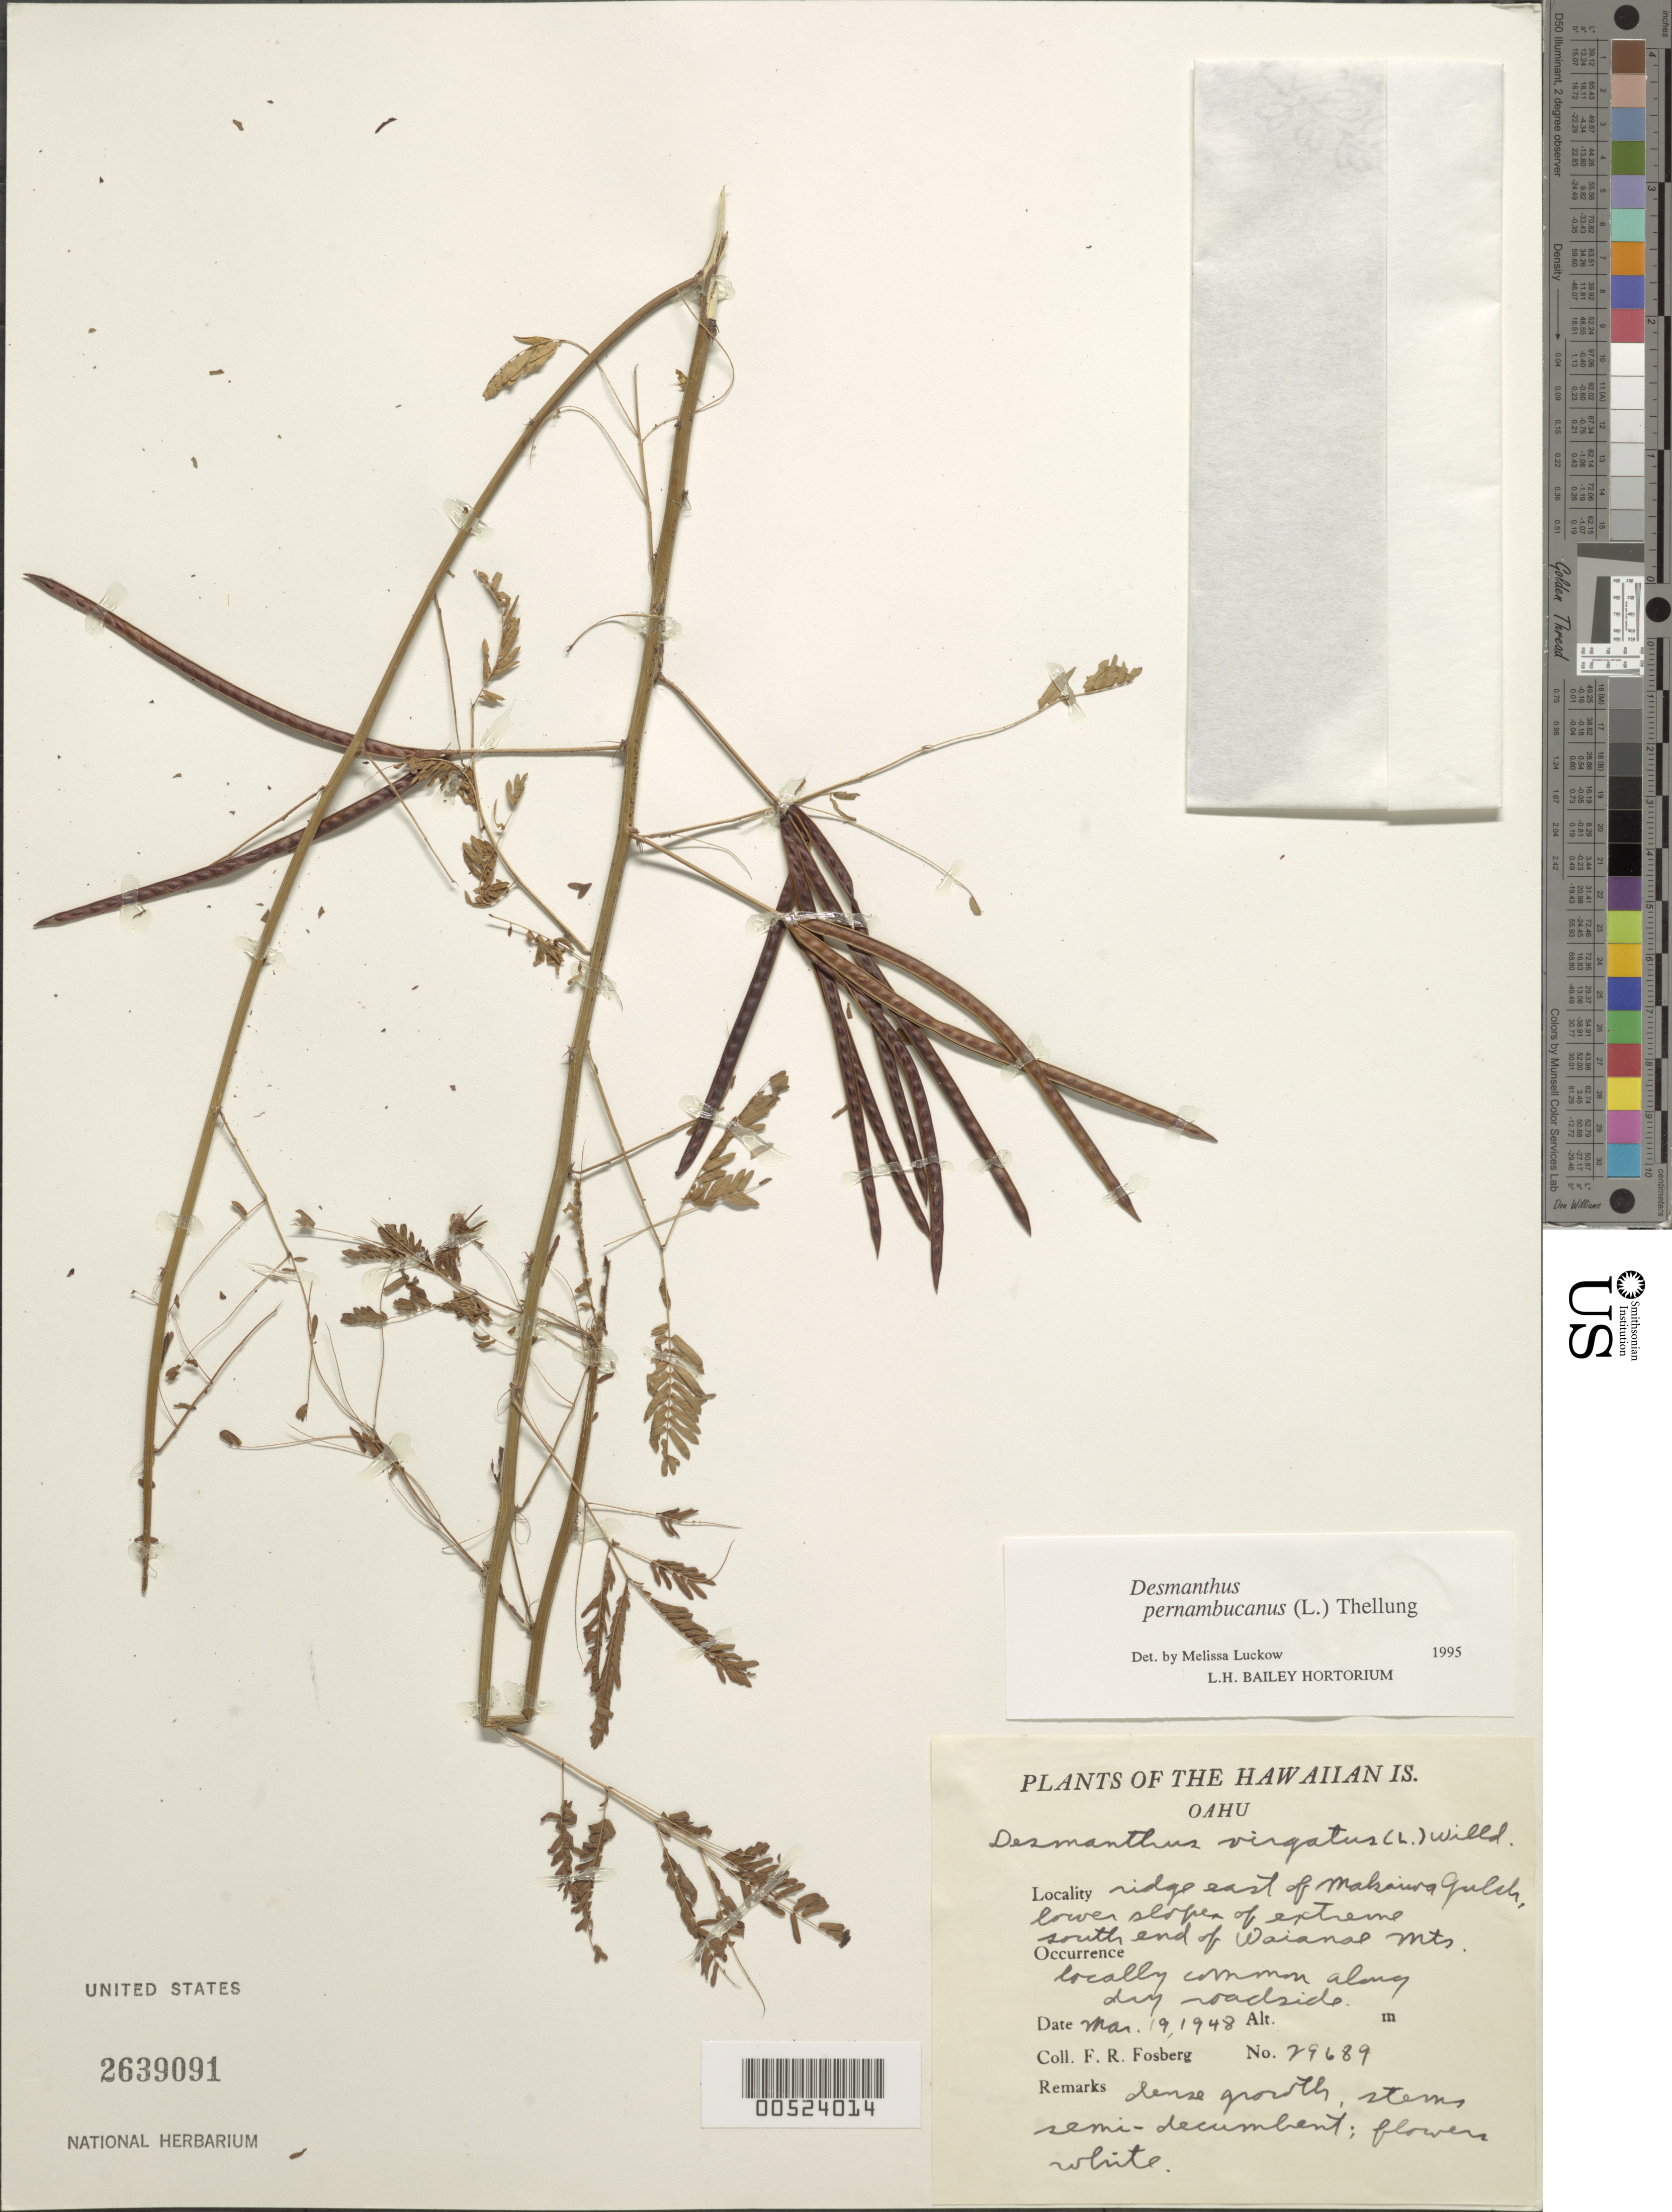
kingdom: Plantae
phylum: Tracheophyta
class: Magnoliopsida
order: Fabales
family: Fabaceae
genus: Desmanthus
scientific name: Desmanthus pernambucanus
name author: (L.) Thell.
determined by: Luckow, M. A.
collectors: F. R. Fosberg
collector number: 29689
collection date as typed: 19 Mar 1948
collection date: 1948-03-19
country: United States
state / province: Hawaii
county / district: Honolulu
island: Oahu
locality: Ridge E of of Makaiwa Gulch, lower slopes of extreme S end of Waianae Mts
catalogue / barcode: US 2639091